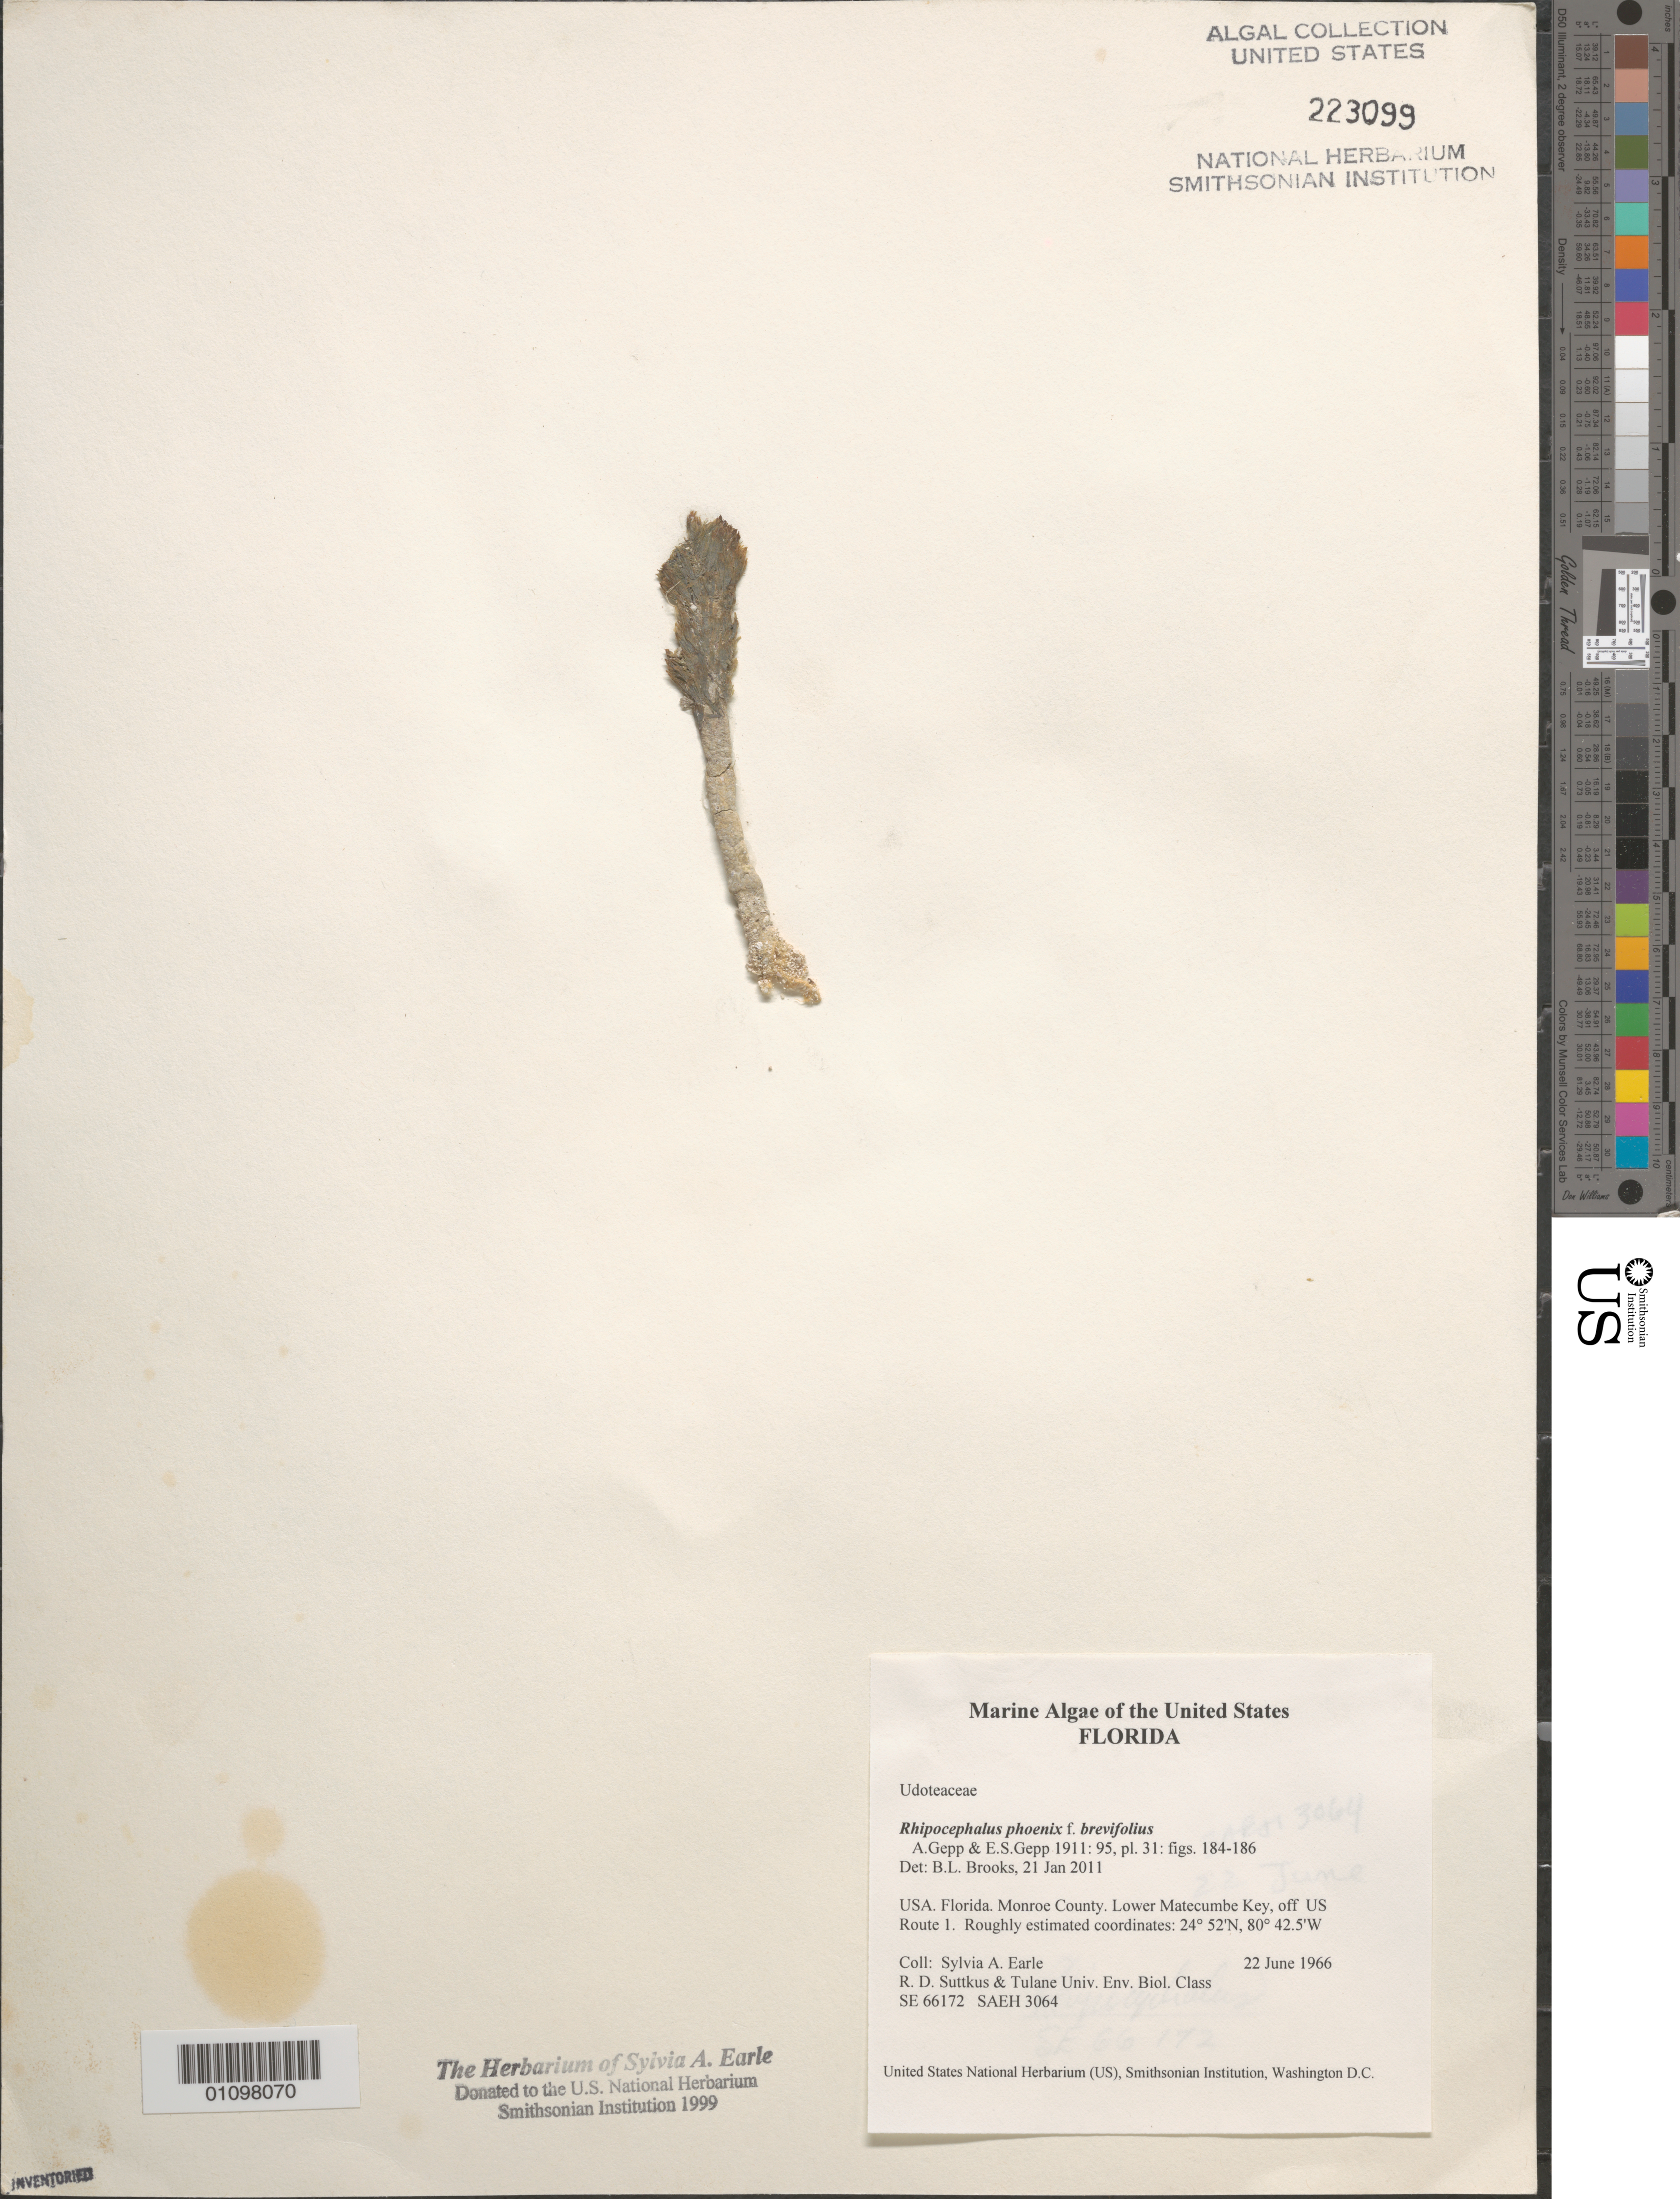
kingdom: Plantae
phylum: Chlorophyta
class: Ulvophyceae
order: Bryopsidales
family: Udoteaceae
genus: Rhipocephalus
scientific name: Rhipocephalus phoenix f. brevifolius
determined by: Brooks, B. L., (BOT), Smithsonian Institution - National Museum of Natural History (UNITED STATES)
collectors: S. A. Earle, R. Suttkus & Tulane Univ. Env. Biol. Class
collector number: SE 66172 & SAEH 3064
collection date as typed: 22 Jun 1966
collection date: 1966-06-22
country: United States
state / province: Florida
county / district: Monroe County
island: Lower Matecumbe Key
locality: Off US Route 1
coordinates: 24 52'N, 80 42.5'W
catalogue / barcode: US 223099